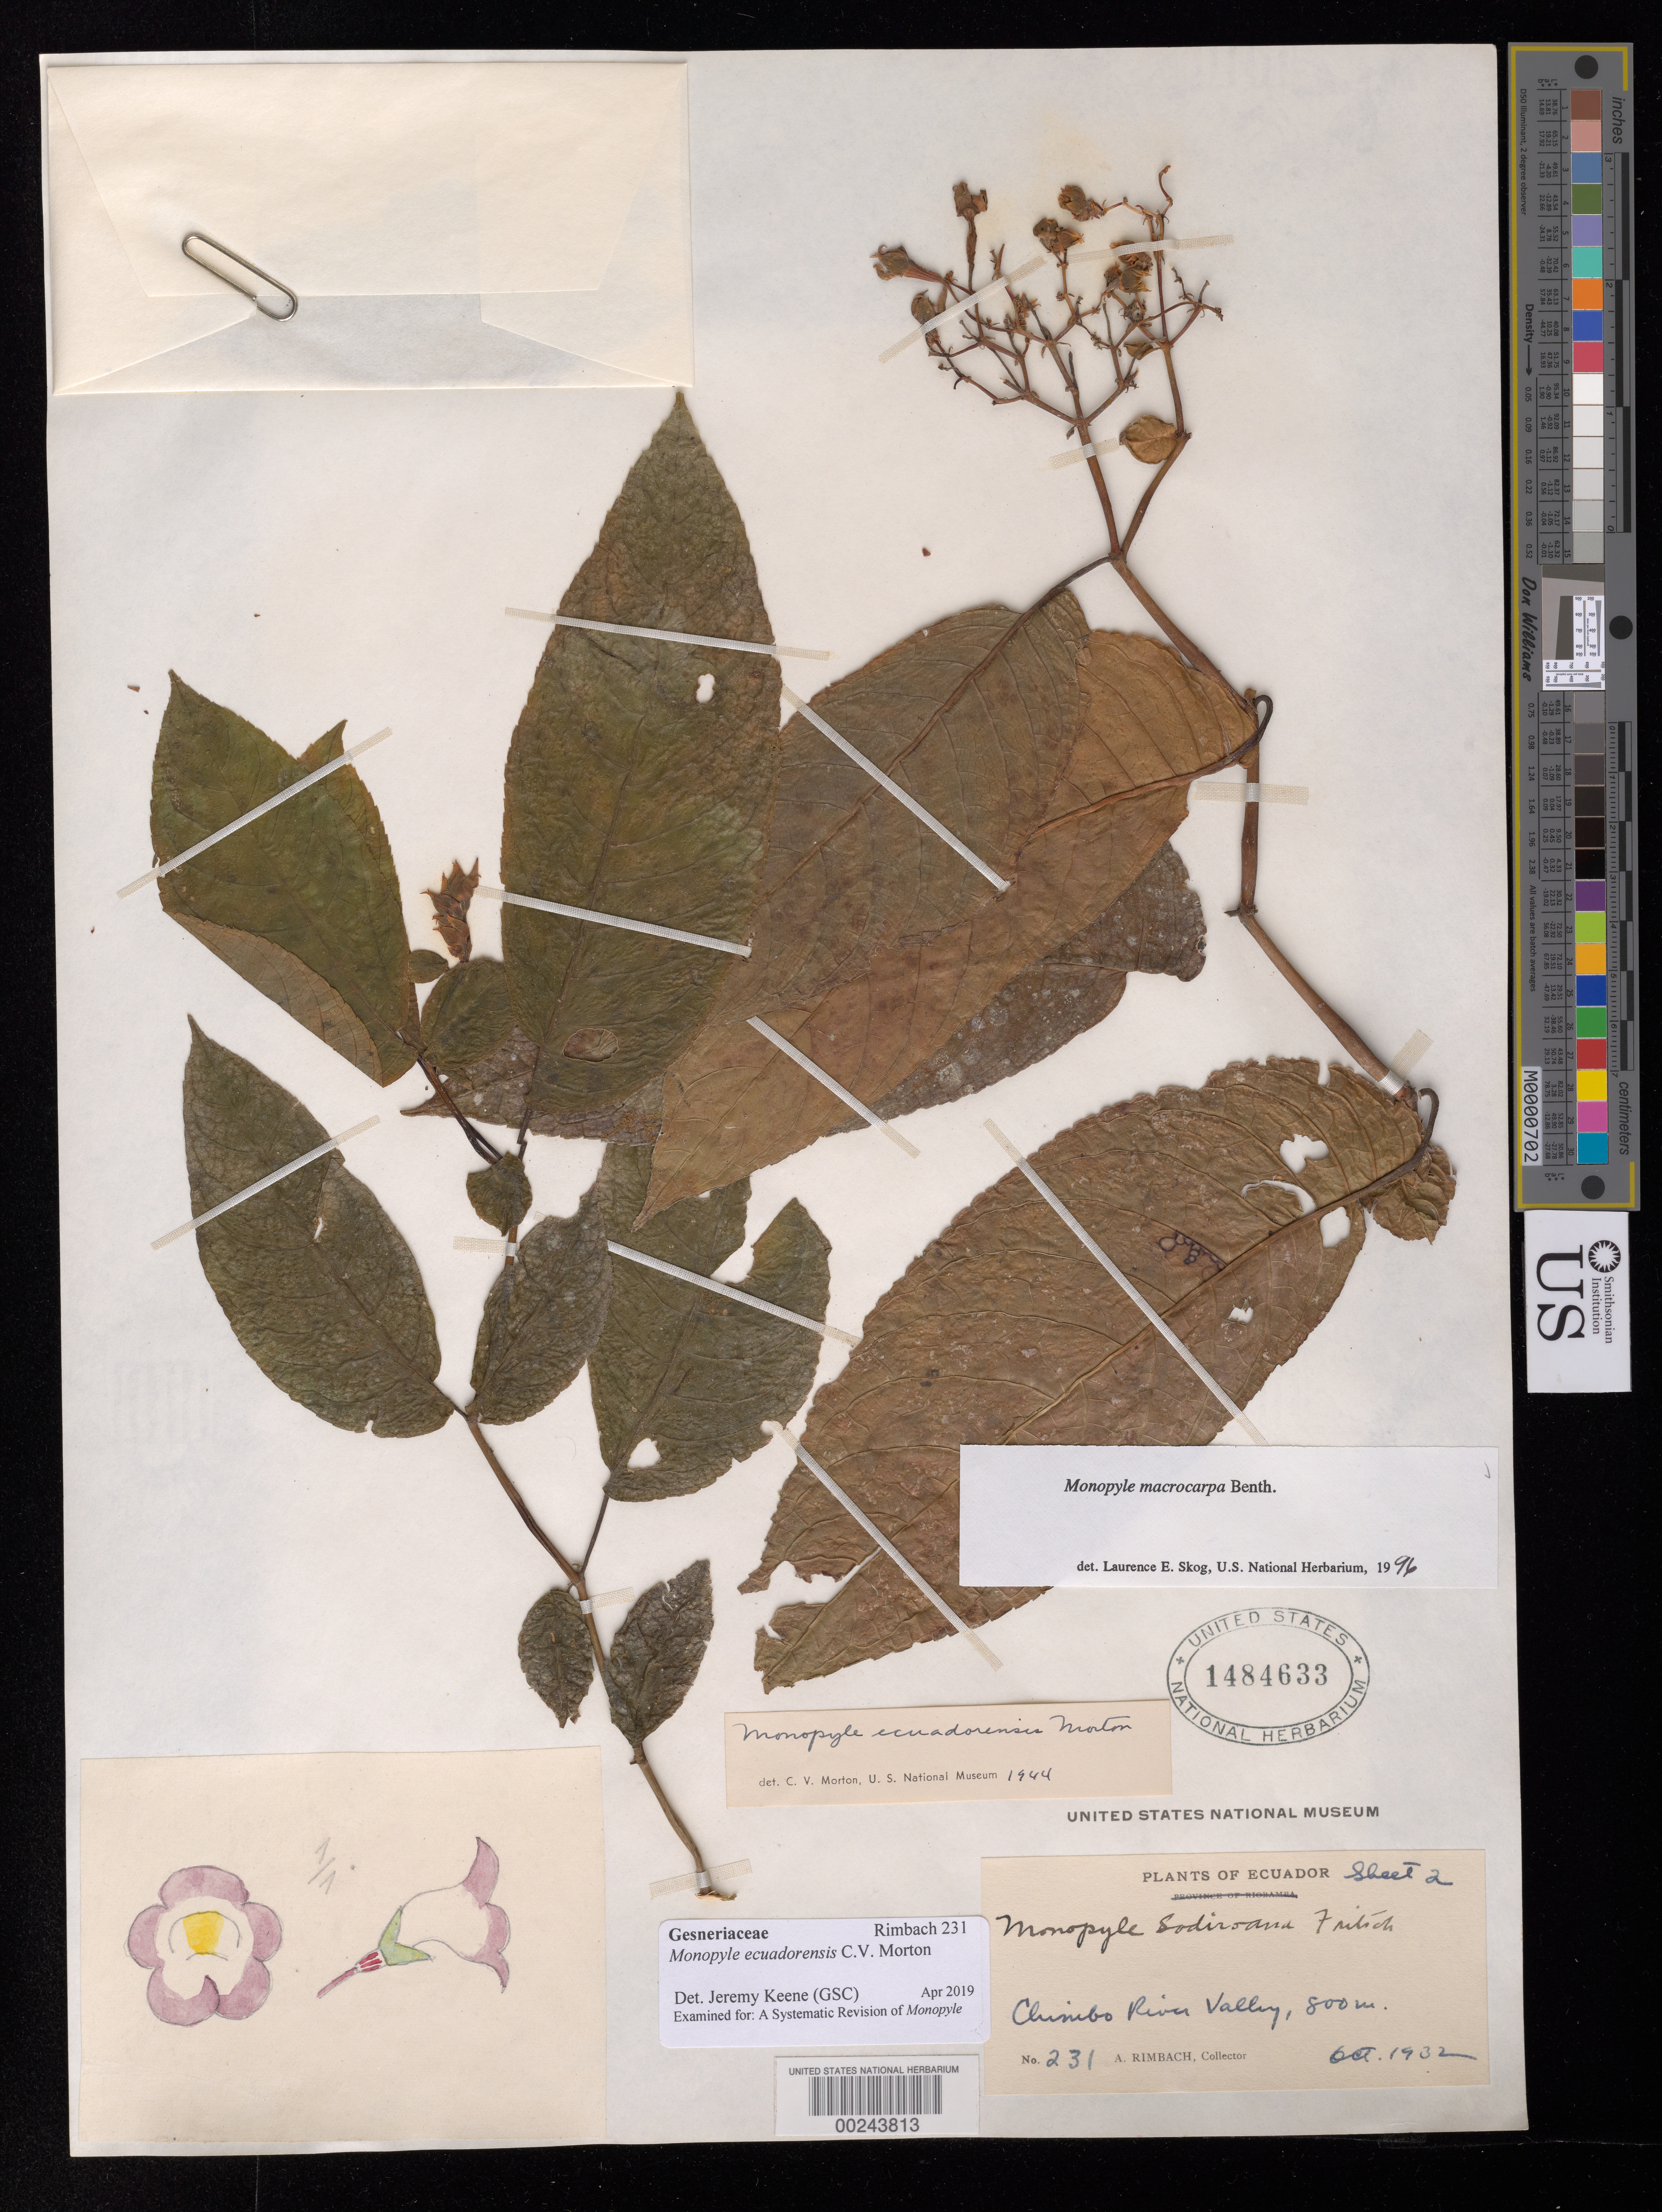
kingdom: Plantae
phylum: Tracheophyta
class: Magnoliopsida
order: Lamiales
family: Gesneriaceae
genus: Monopyle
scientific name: Monopyle ecuadorensis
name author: C.V. Morton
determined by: Keene, J.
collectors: A. Rimbach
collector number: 231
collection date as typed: Oct 1932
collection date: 1932-10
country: Ecuador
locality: Western Cordillera, Chimbo River Valley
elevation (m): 800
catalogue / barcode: US 1484633